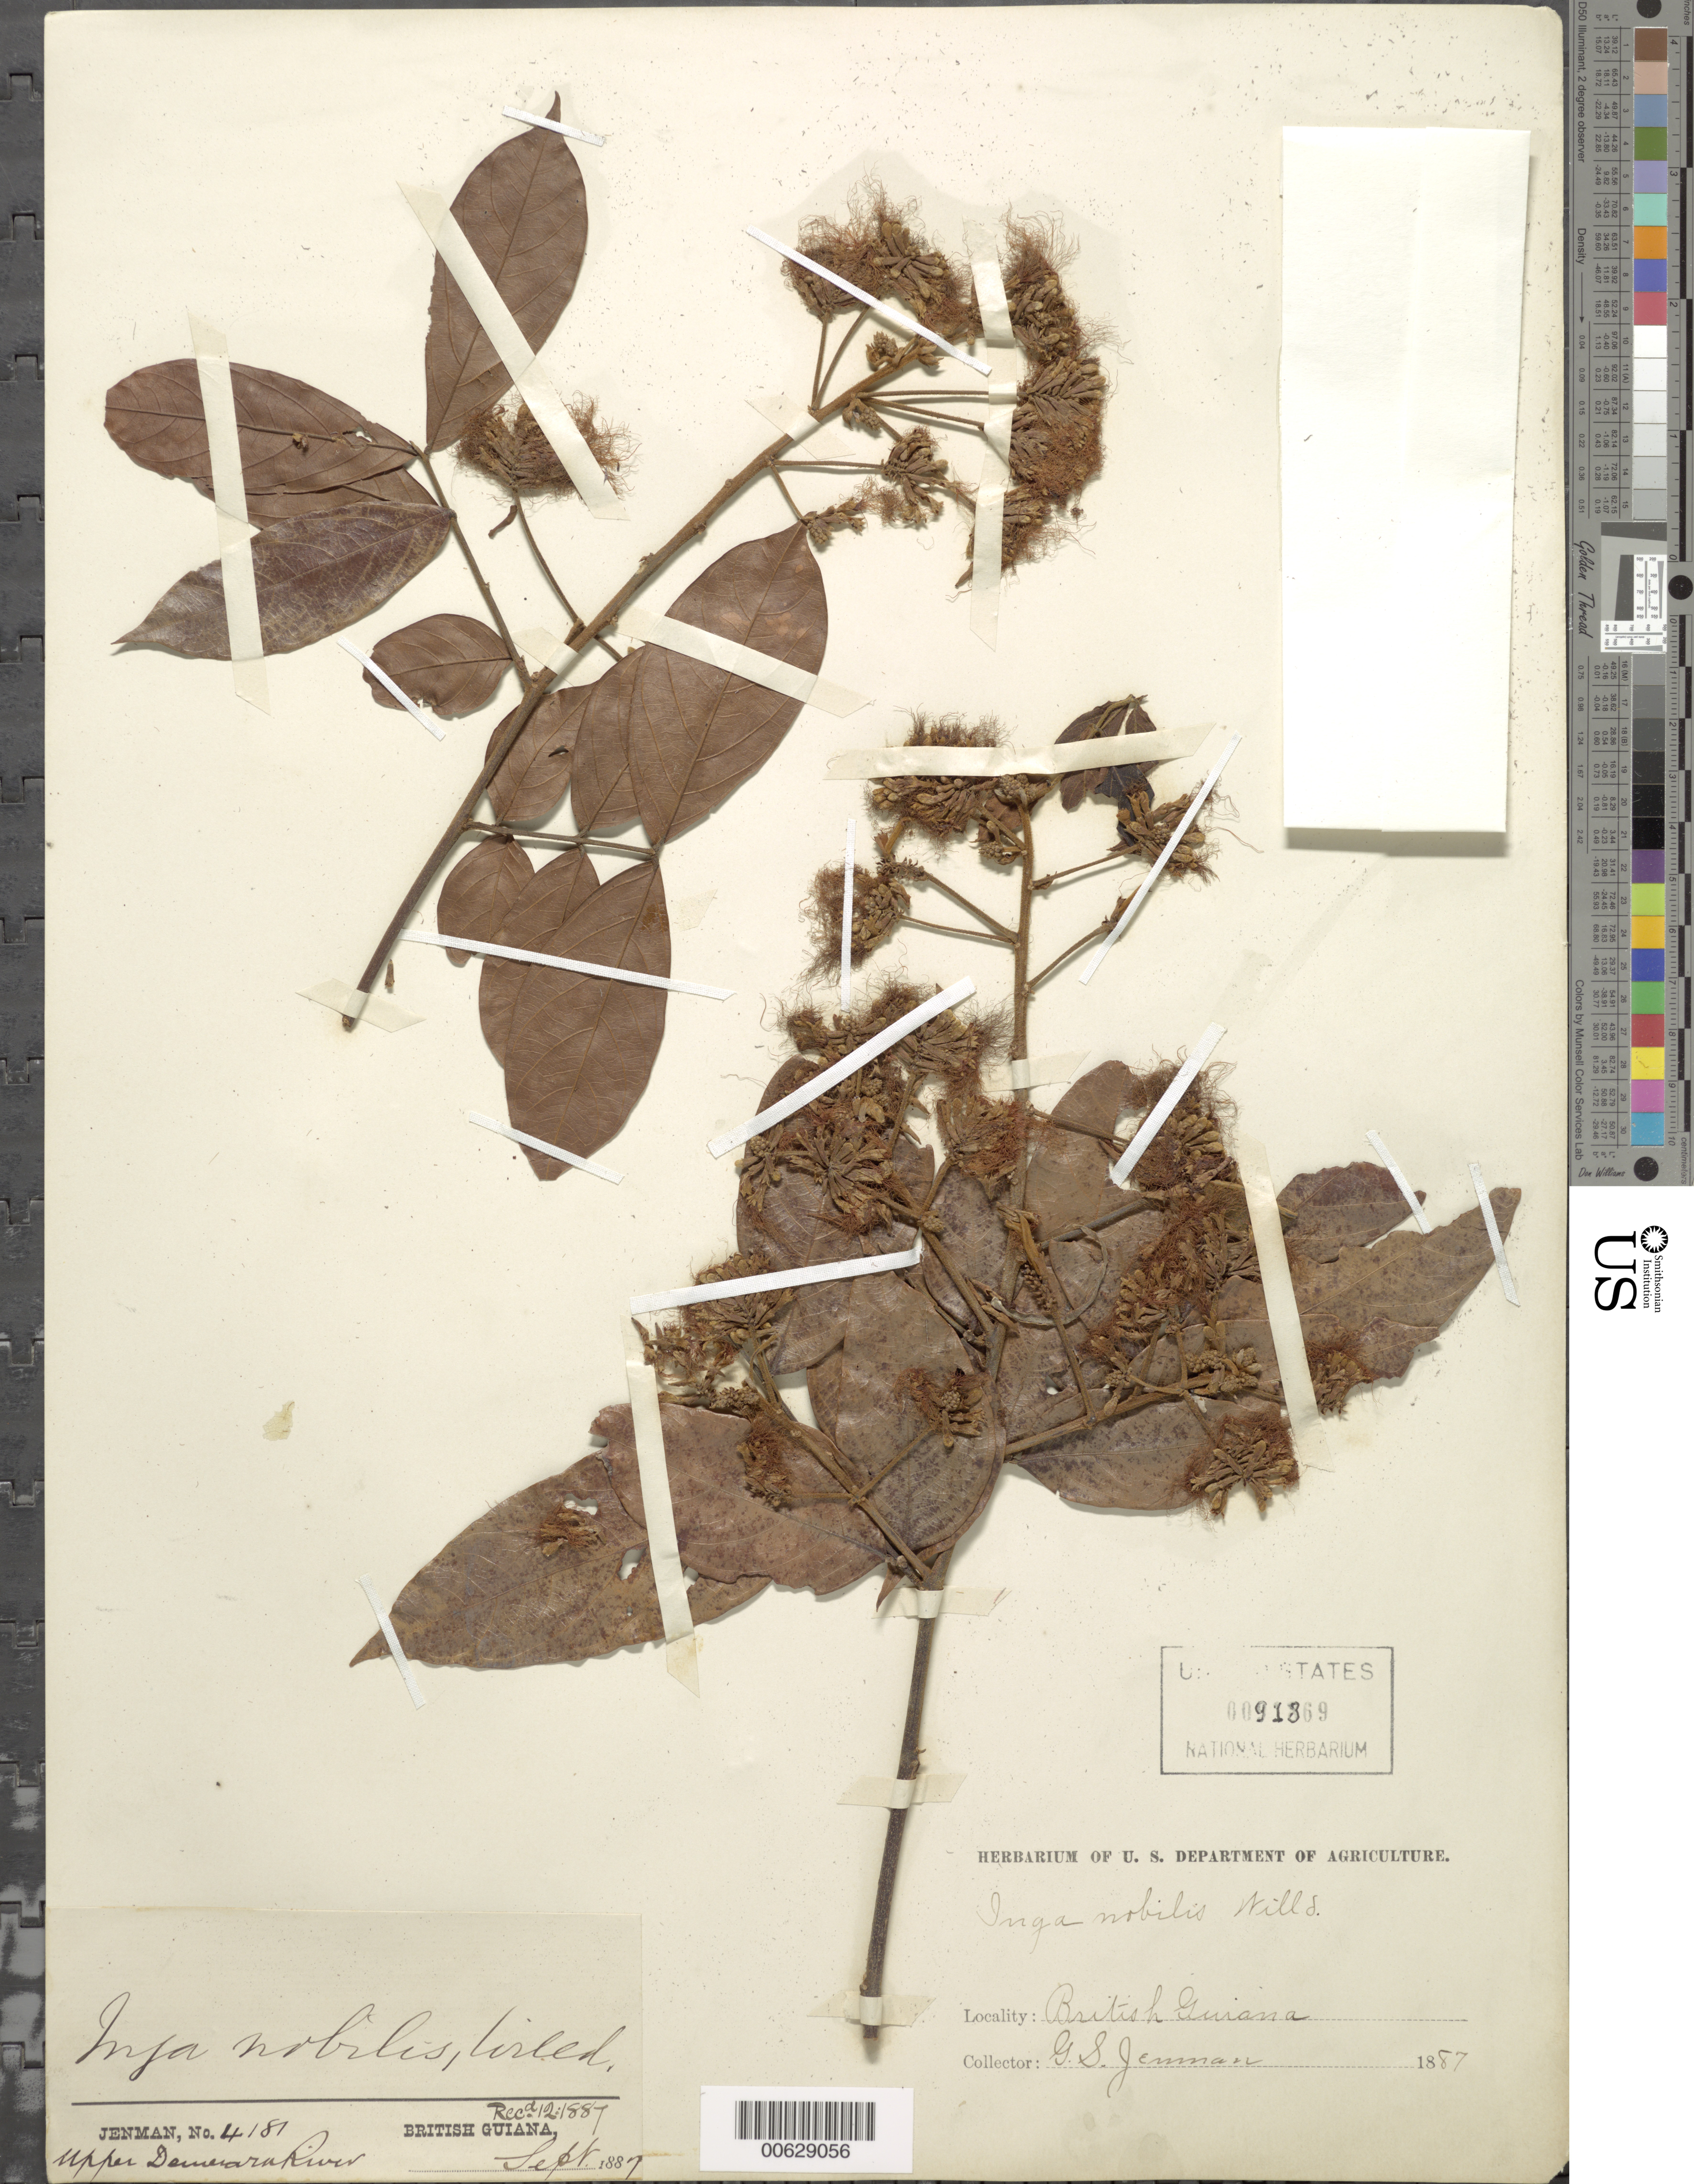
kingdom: Plantae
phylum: Tracheophyta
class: Magnoliopsida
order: Fabales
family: Fabaceae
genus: Inga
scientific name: Inga nobilis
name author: Willd.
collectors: G. S. Jenman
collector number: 4181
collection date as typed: September 1887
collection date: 1887-09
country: Guyana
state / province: U. Demerara-Berbice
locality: Upper Demerara River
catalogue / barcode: US 91869